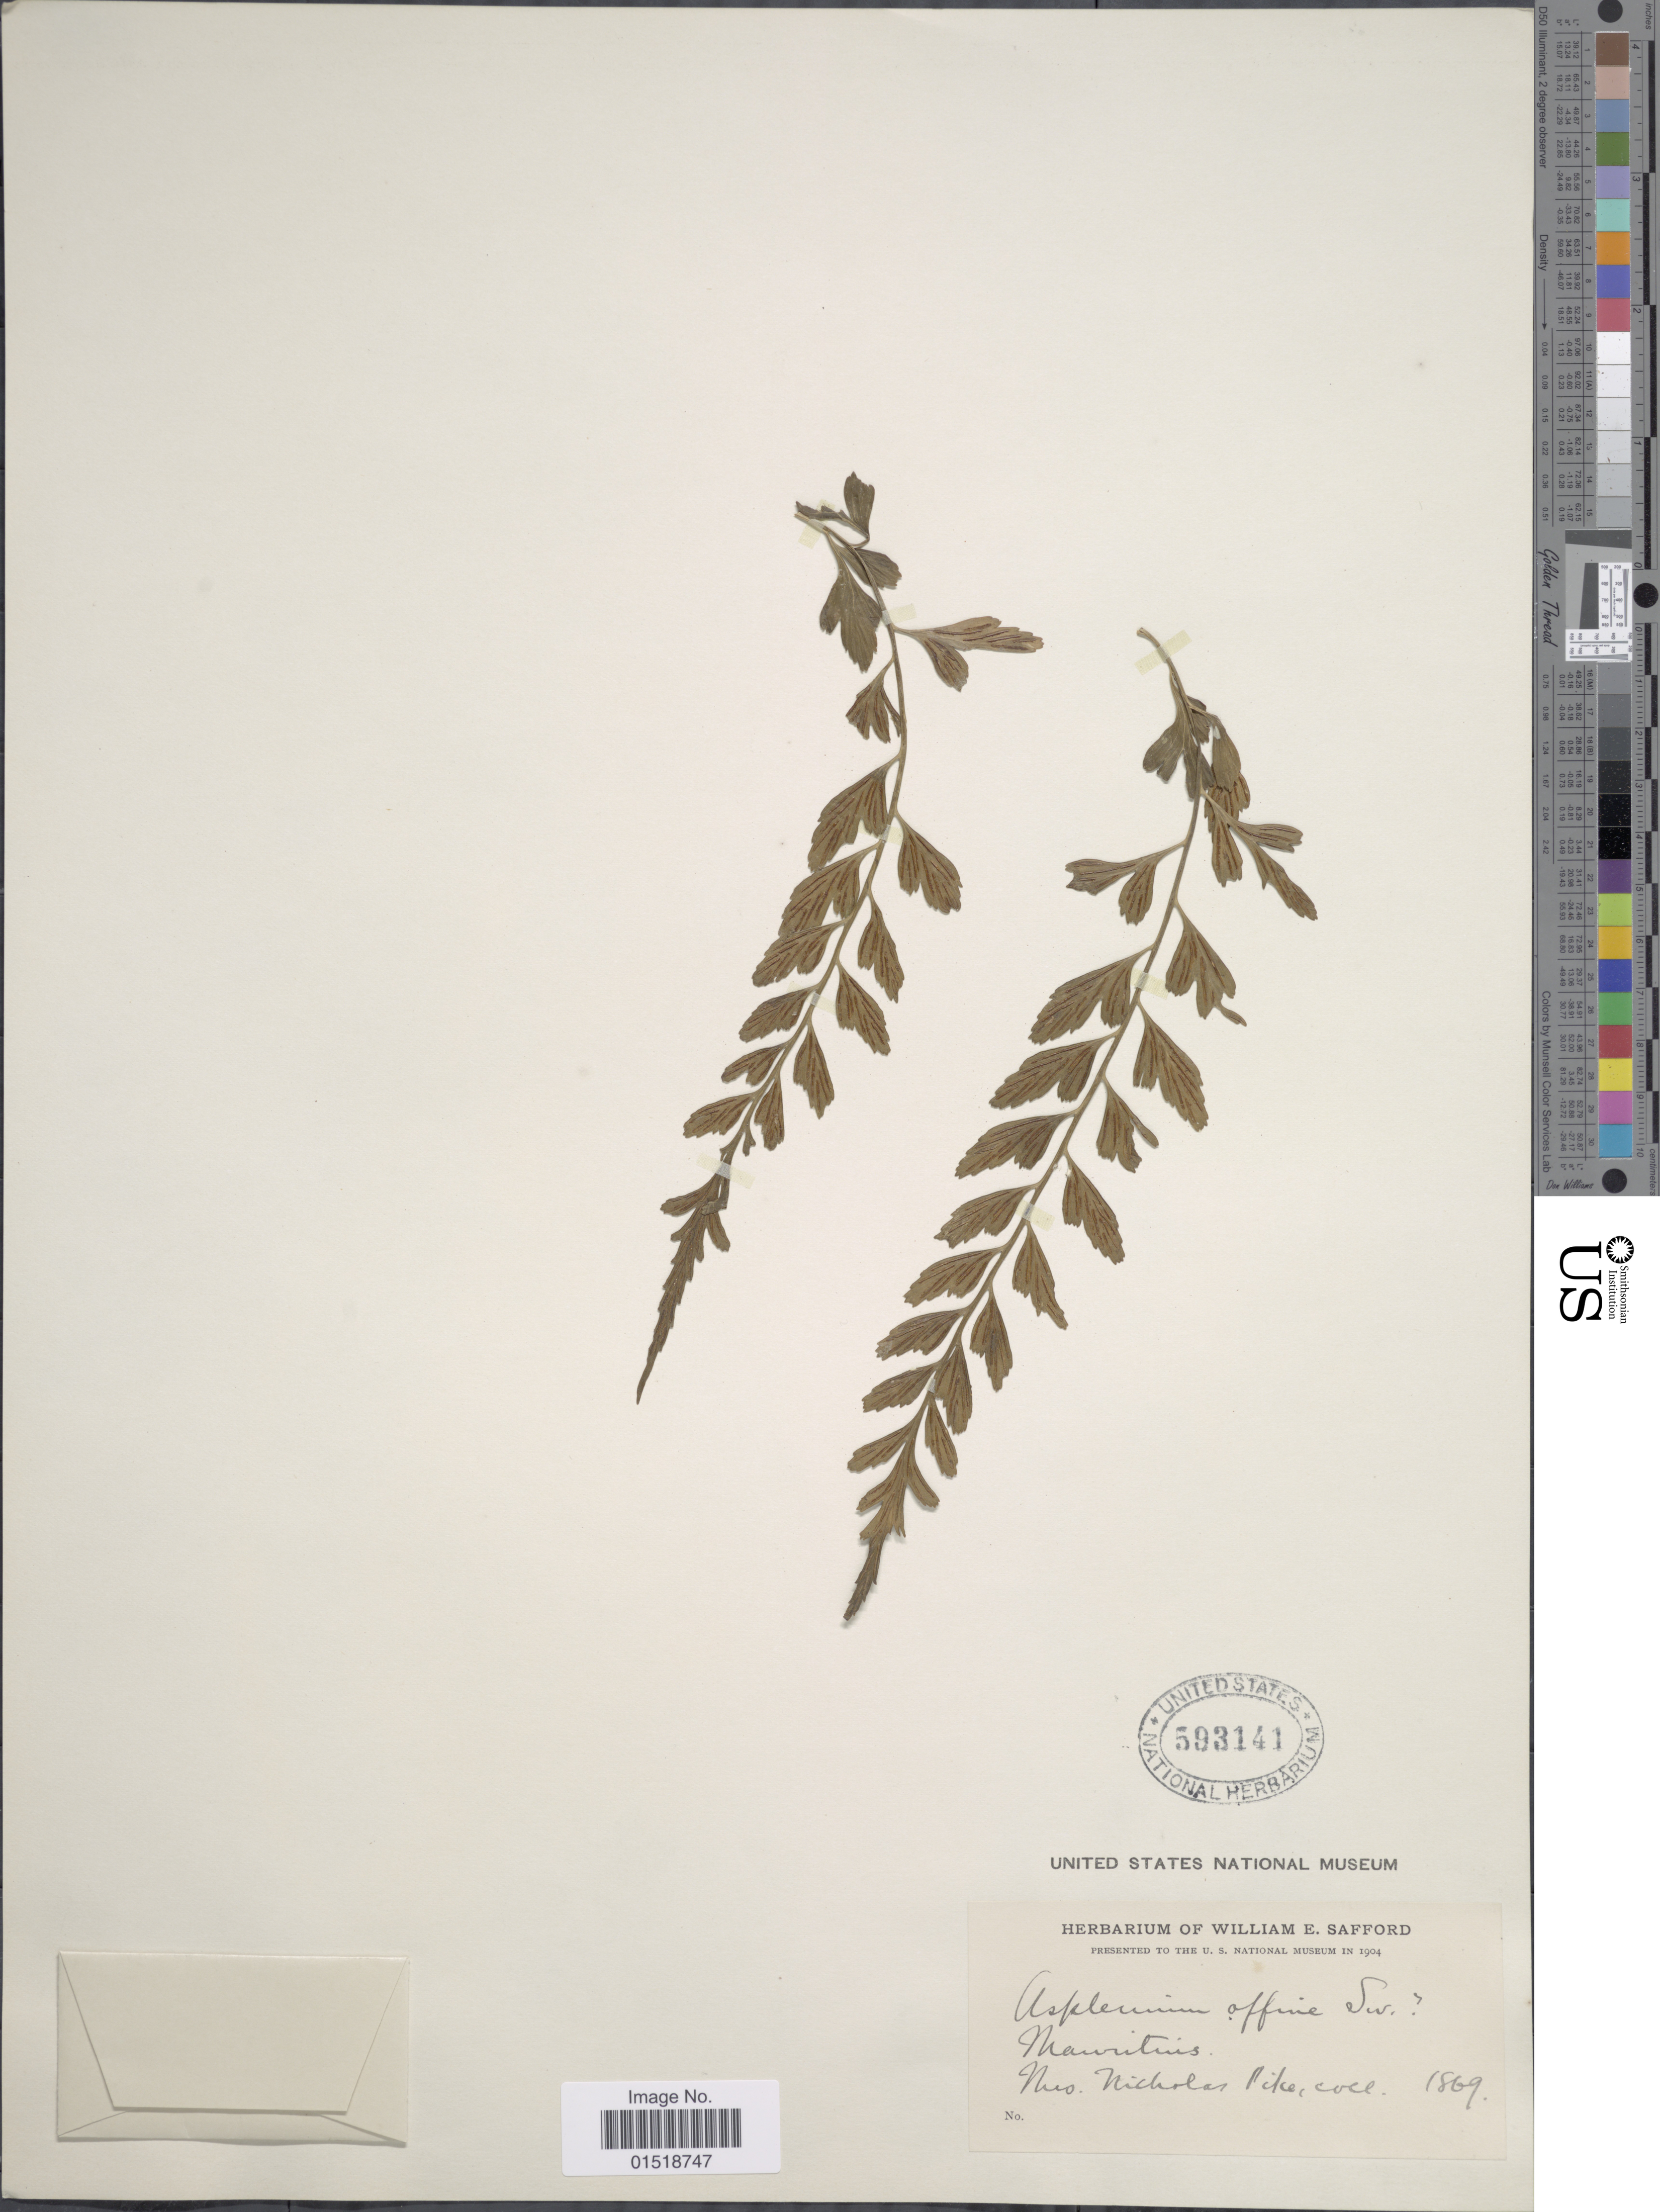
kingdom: Plantae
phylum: Tracheophyta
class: Polypodiopsida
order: Polypodiales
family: Aspleniaceae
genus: Asplenium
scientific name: Asplenium affine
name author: Sw.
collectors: N. Pike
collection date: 1869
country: Mauritius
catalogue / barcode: US 593141